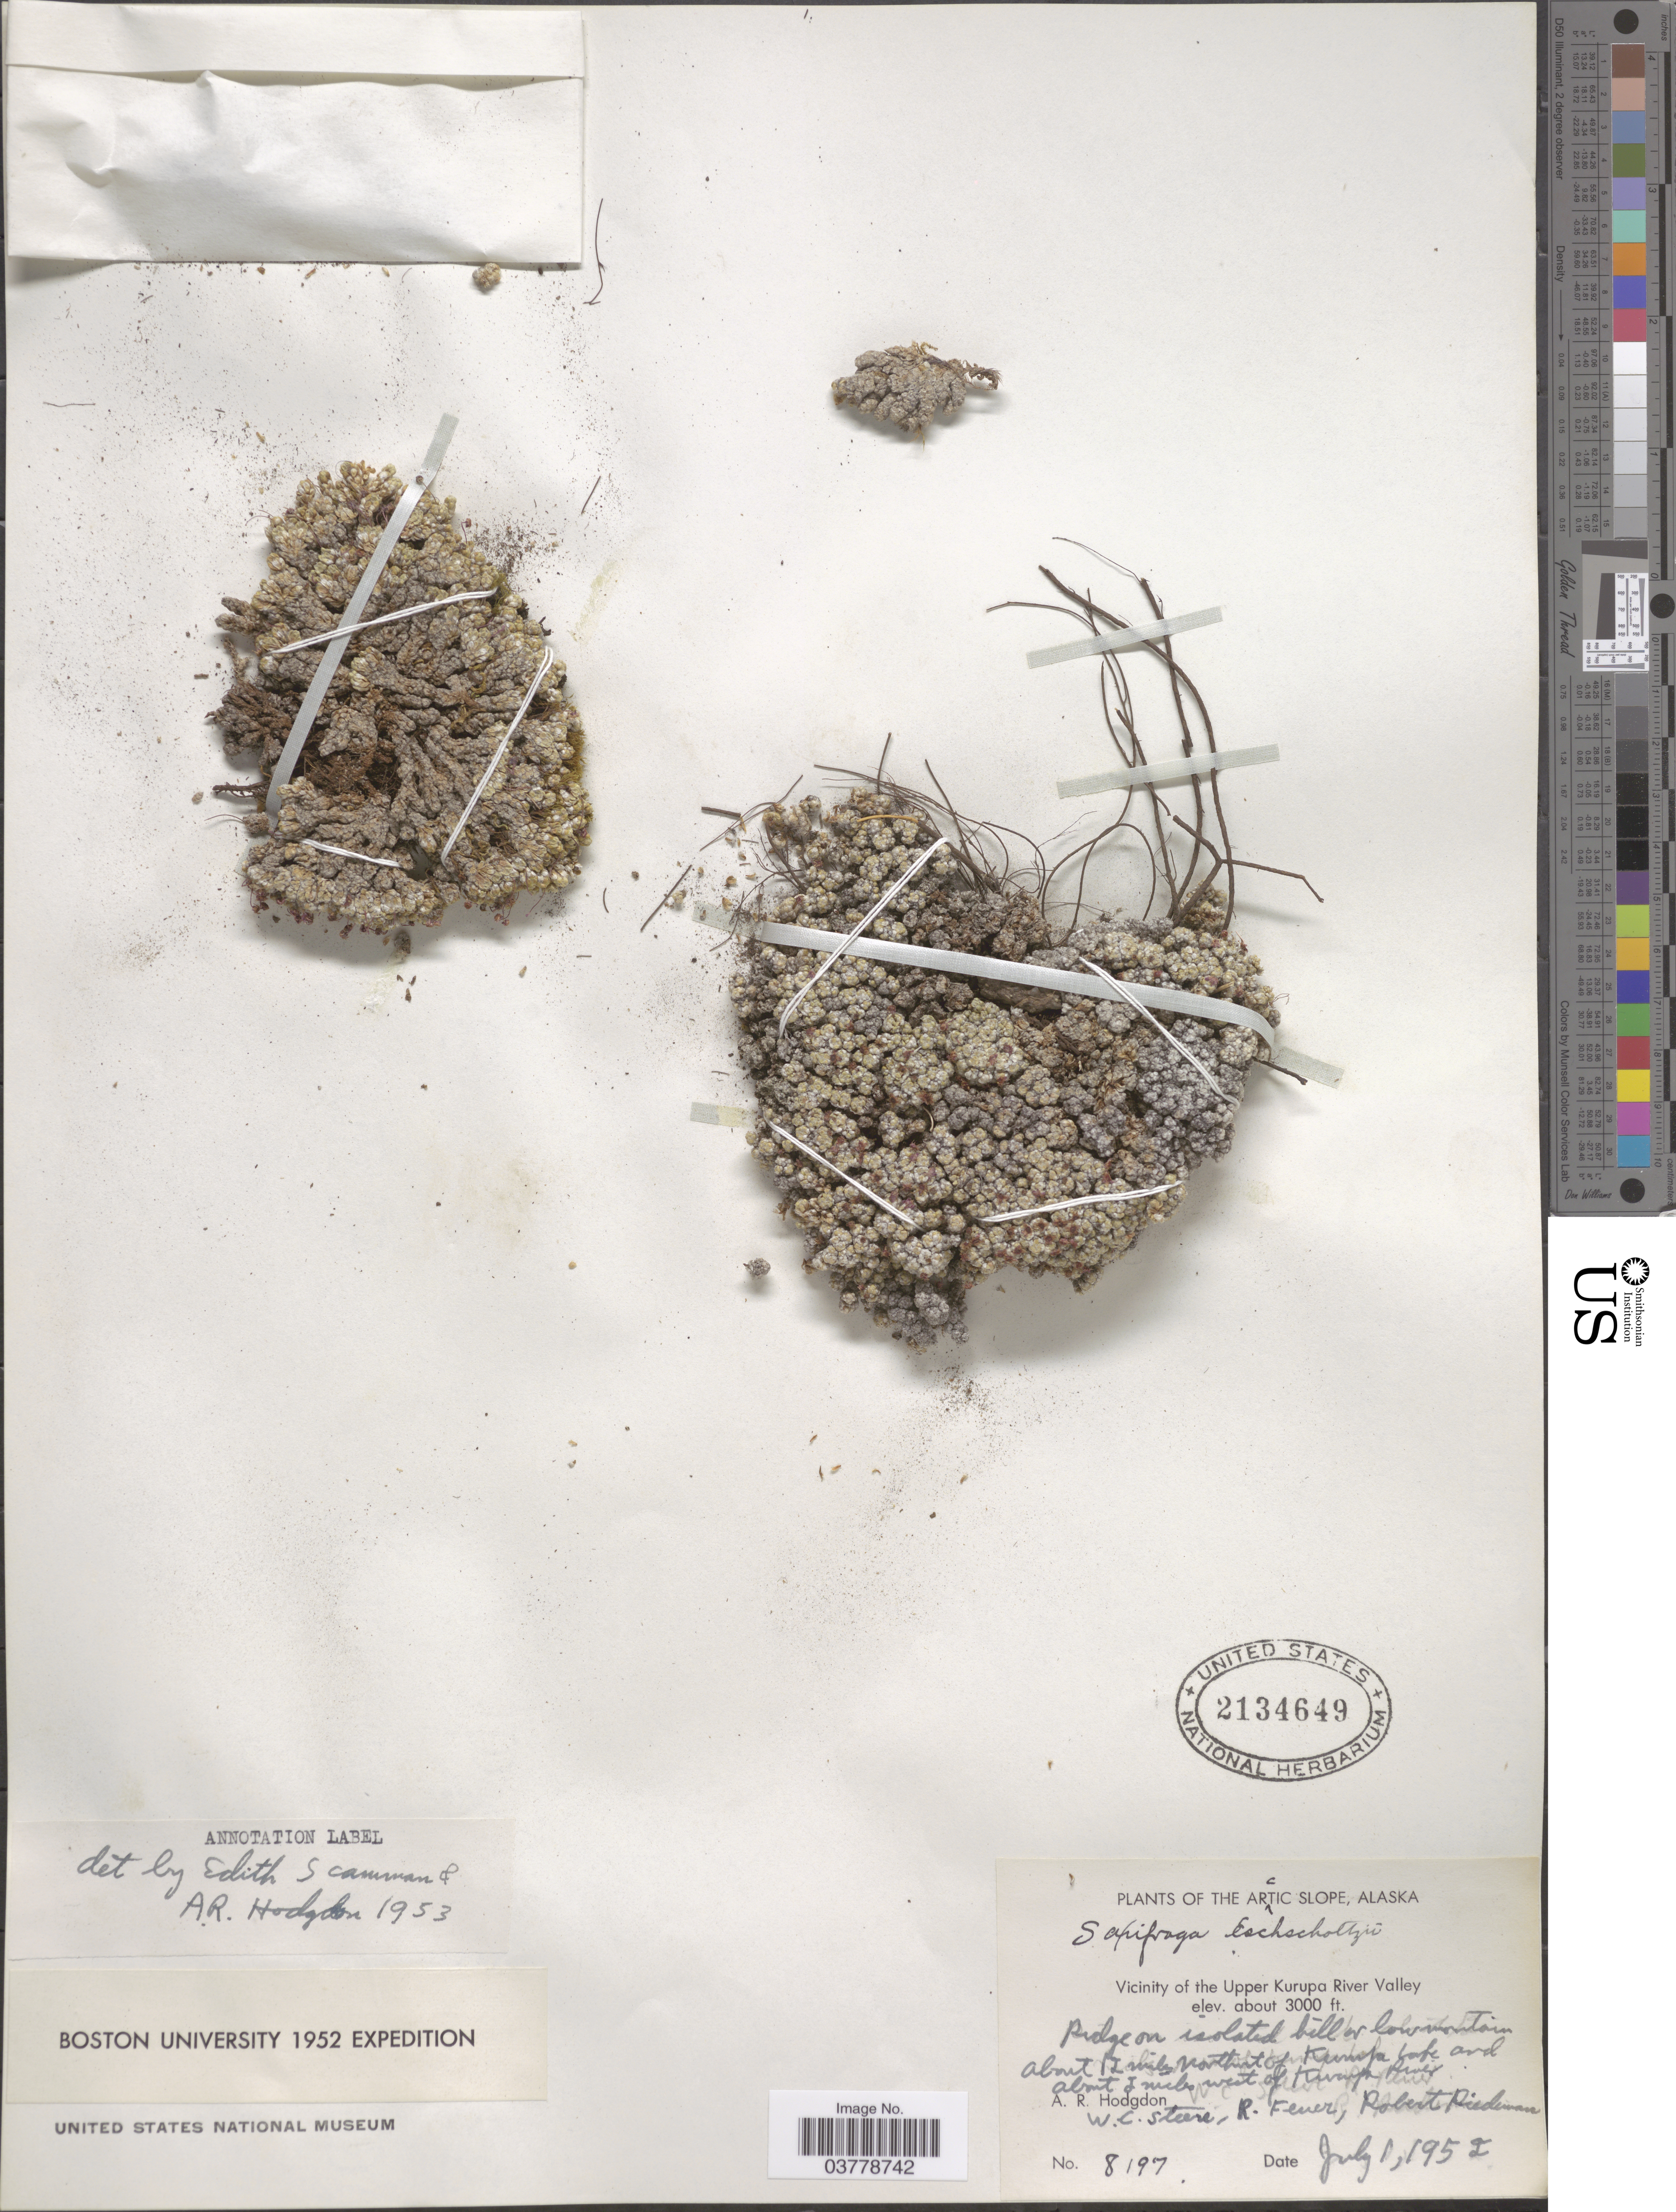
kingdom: Plantae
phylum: Tracheophyta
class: Magnoliopsida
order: Saxifragales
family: Saxifragaceae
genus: Saxifraga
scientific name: Saxifraga eschscholtzii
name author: Sternb.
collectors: A. R. Hodgdon, W. C. Steere, R. Feuer & R. Riedeman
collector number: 8197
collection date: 1952-07-01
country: United States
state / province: Alaska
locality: The Arctic North Slope. Vicinity of the Upper Kurupa River Valley. About 12 miles Northwest of Kurupa Lake and about 2* miles west of Kurupa River.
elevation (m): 914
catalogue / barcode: US 2134649